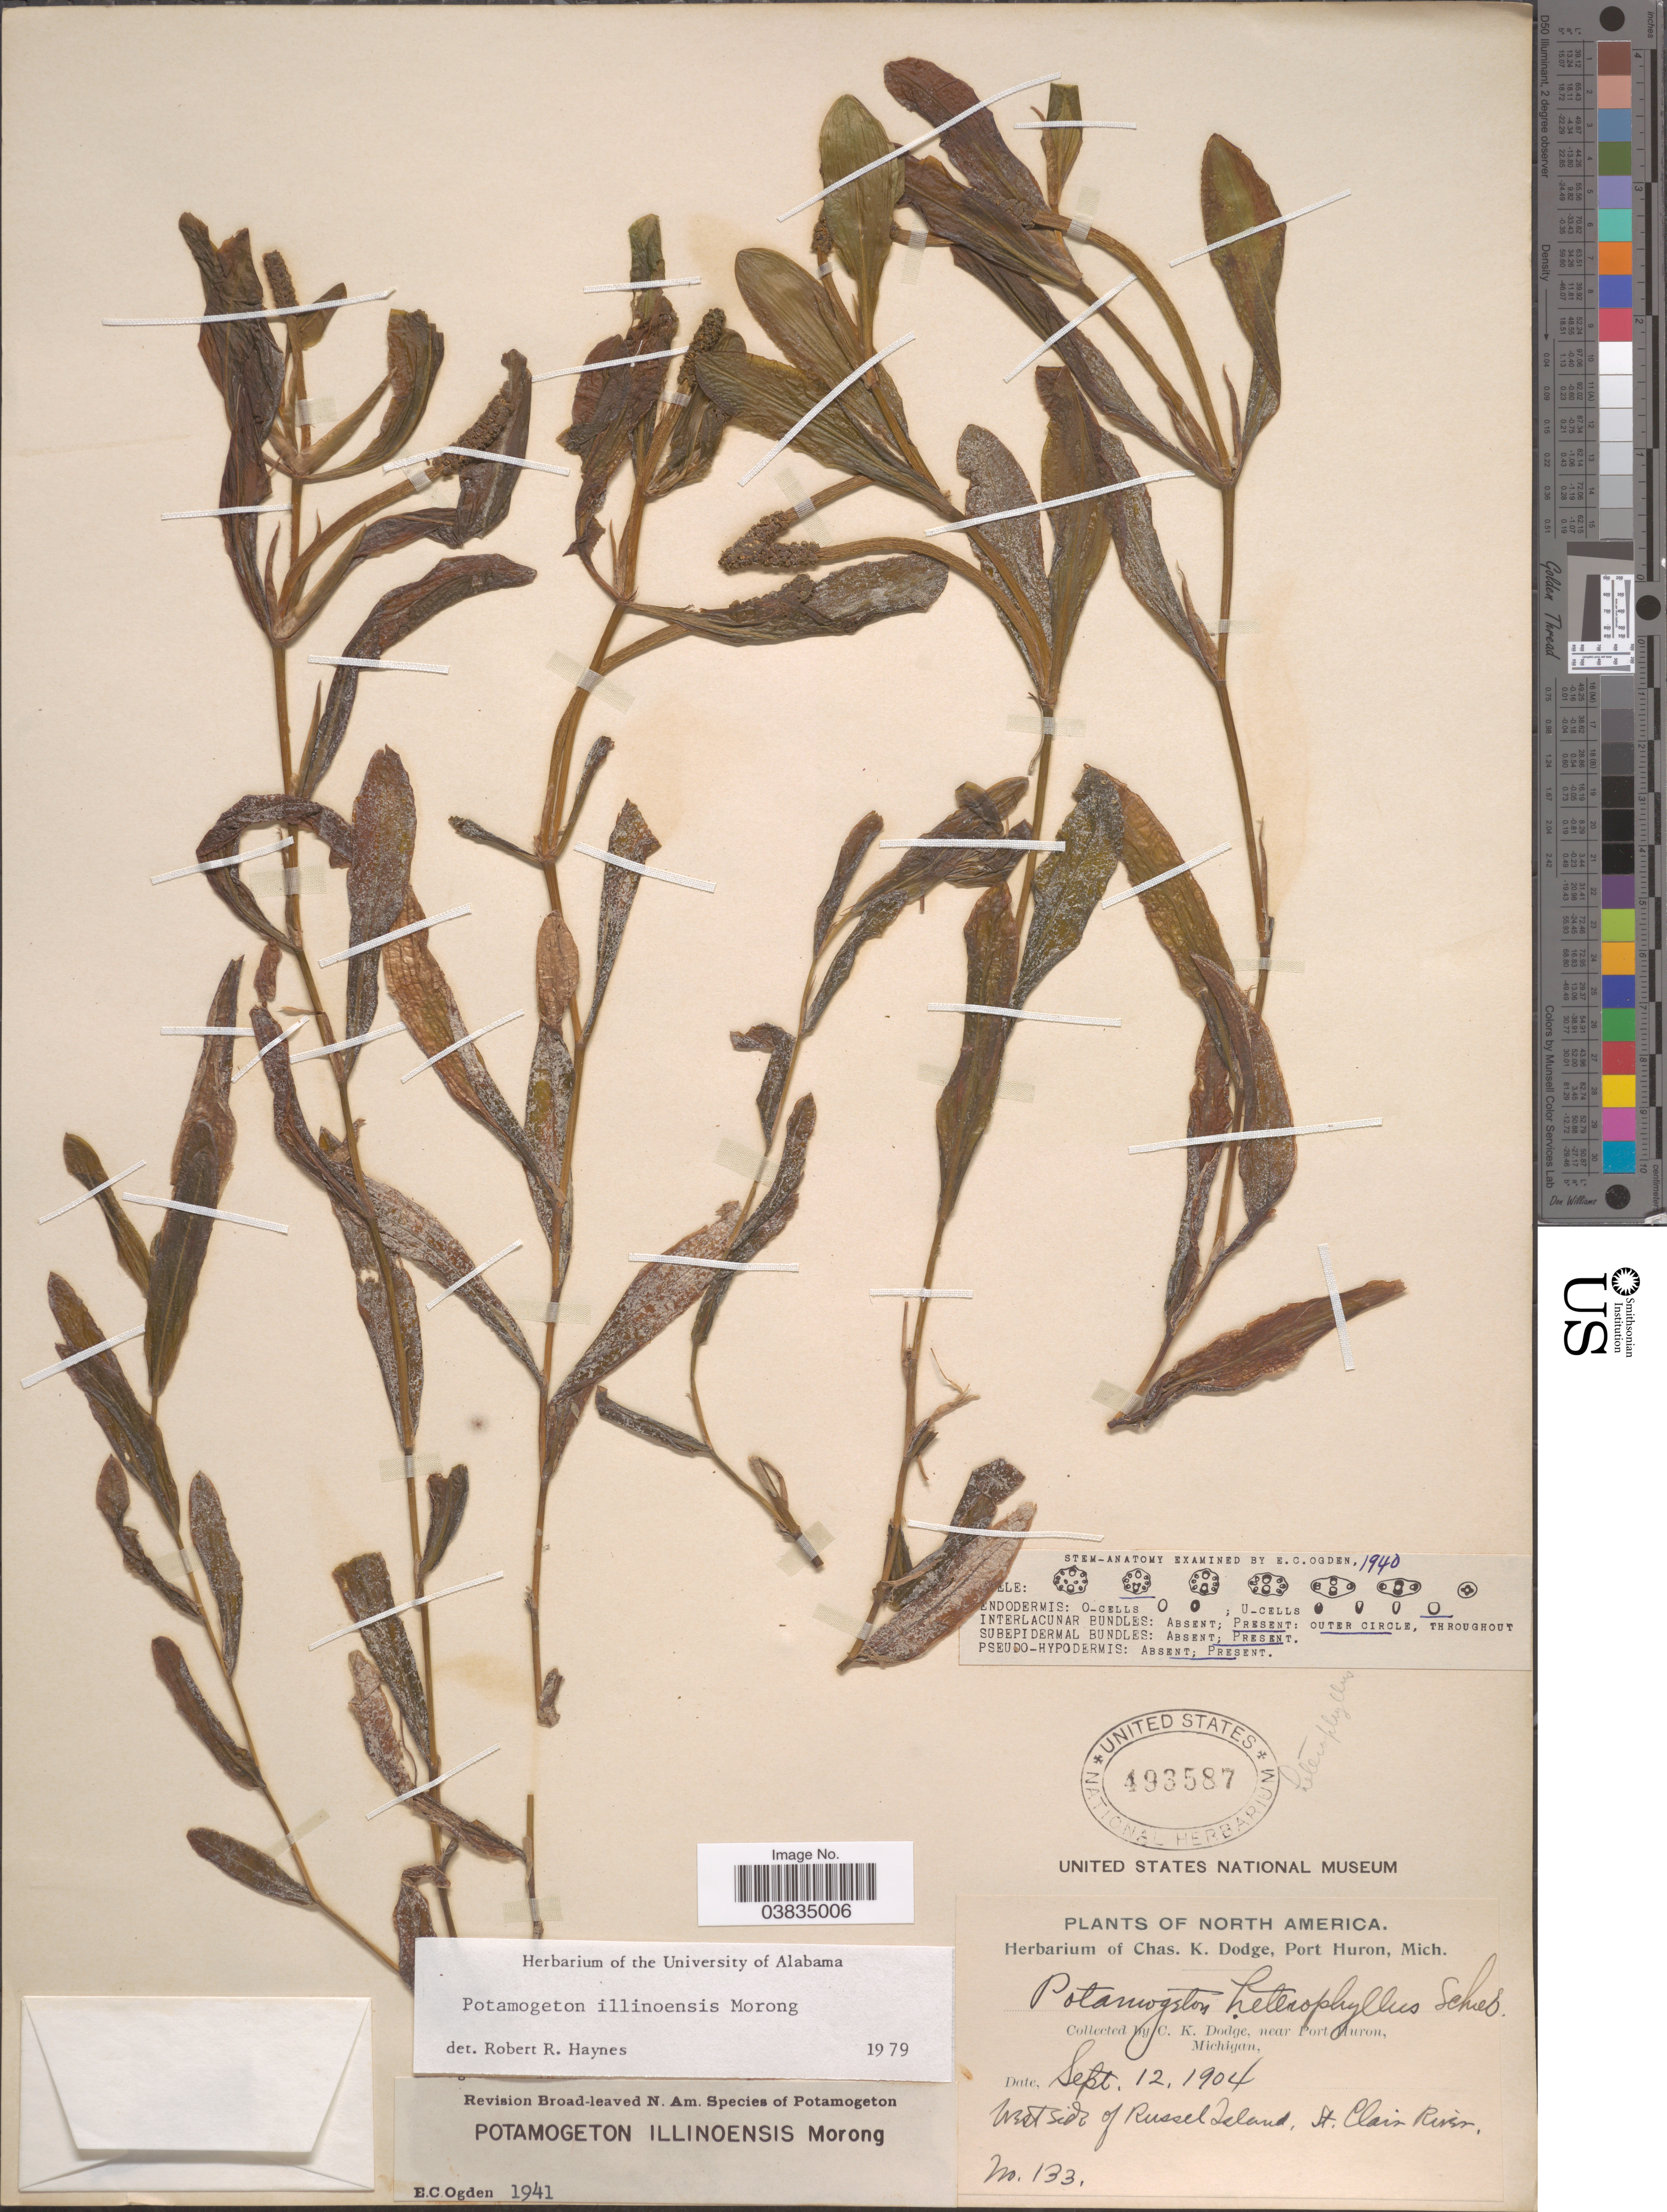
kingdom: Plantae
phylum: Tracheophyta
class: Liliopsida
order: Alismatales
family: Potamogetonaceae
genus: Potamogeton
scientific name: Potamogeton illinoensis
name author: Morong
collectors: C. Dodge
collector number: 133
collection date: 1904-09-12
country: United States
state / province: Michigan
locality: Near Port Huron. West side of Russell Island, St. Clair River.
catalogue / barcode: US 493587